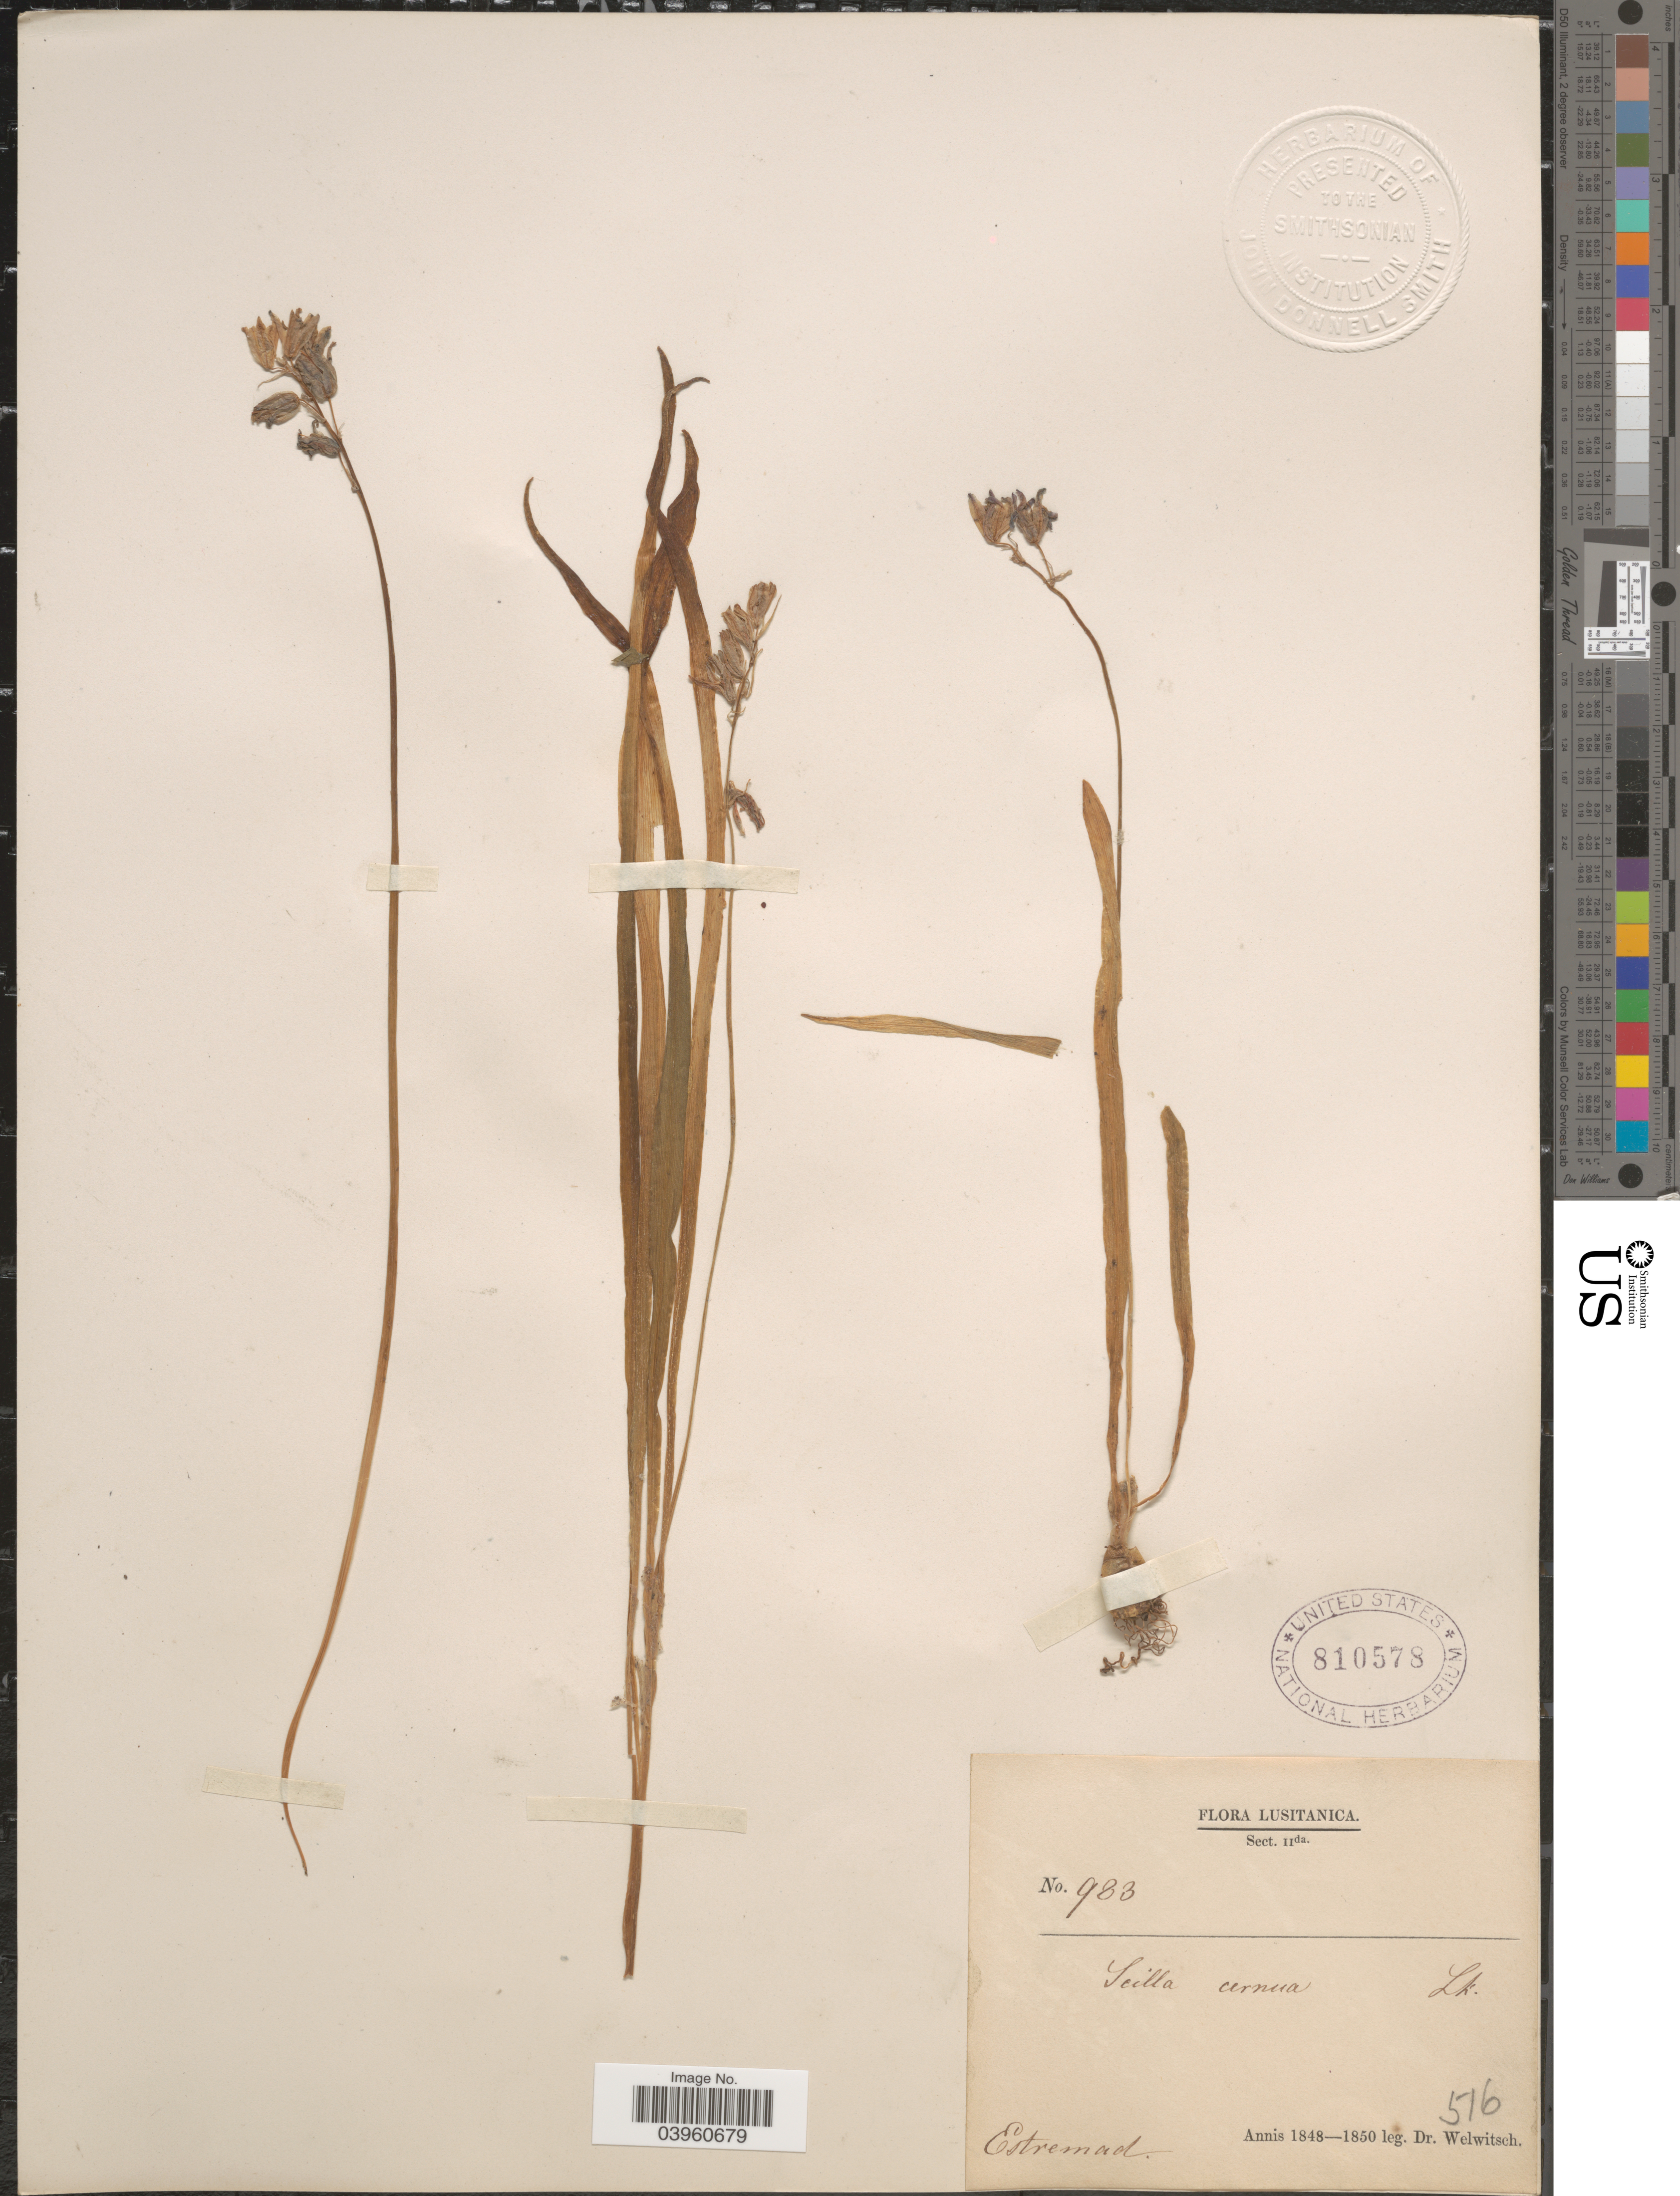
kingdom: Plantae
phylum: Tracheophyta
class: Liliopsida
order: Asparagales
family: Asparagaceae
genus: Scilla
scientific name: Scilla cernua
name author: (L.) Salisb.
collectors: -. Welwitsch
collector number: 983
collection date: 1848/1850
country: Portugal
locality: Lusitanica. Estremad.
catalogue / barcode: US 810578